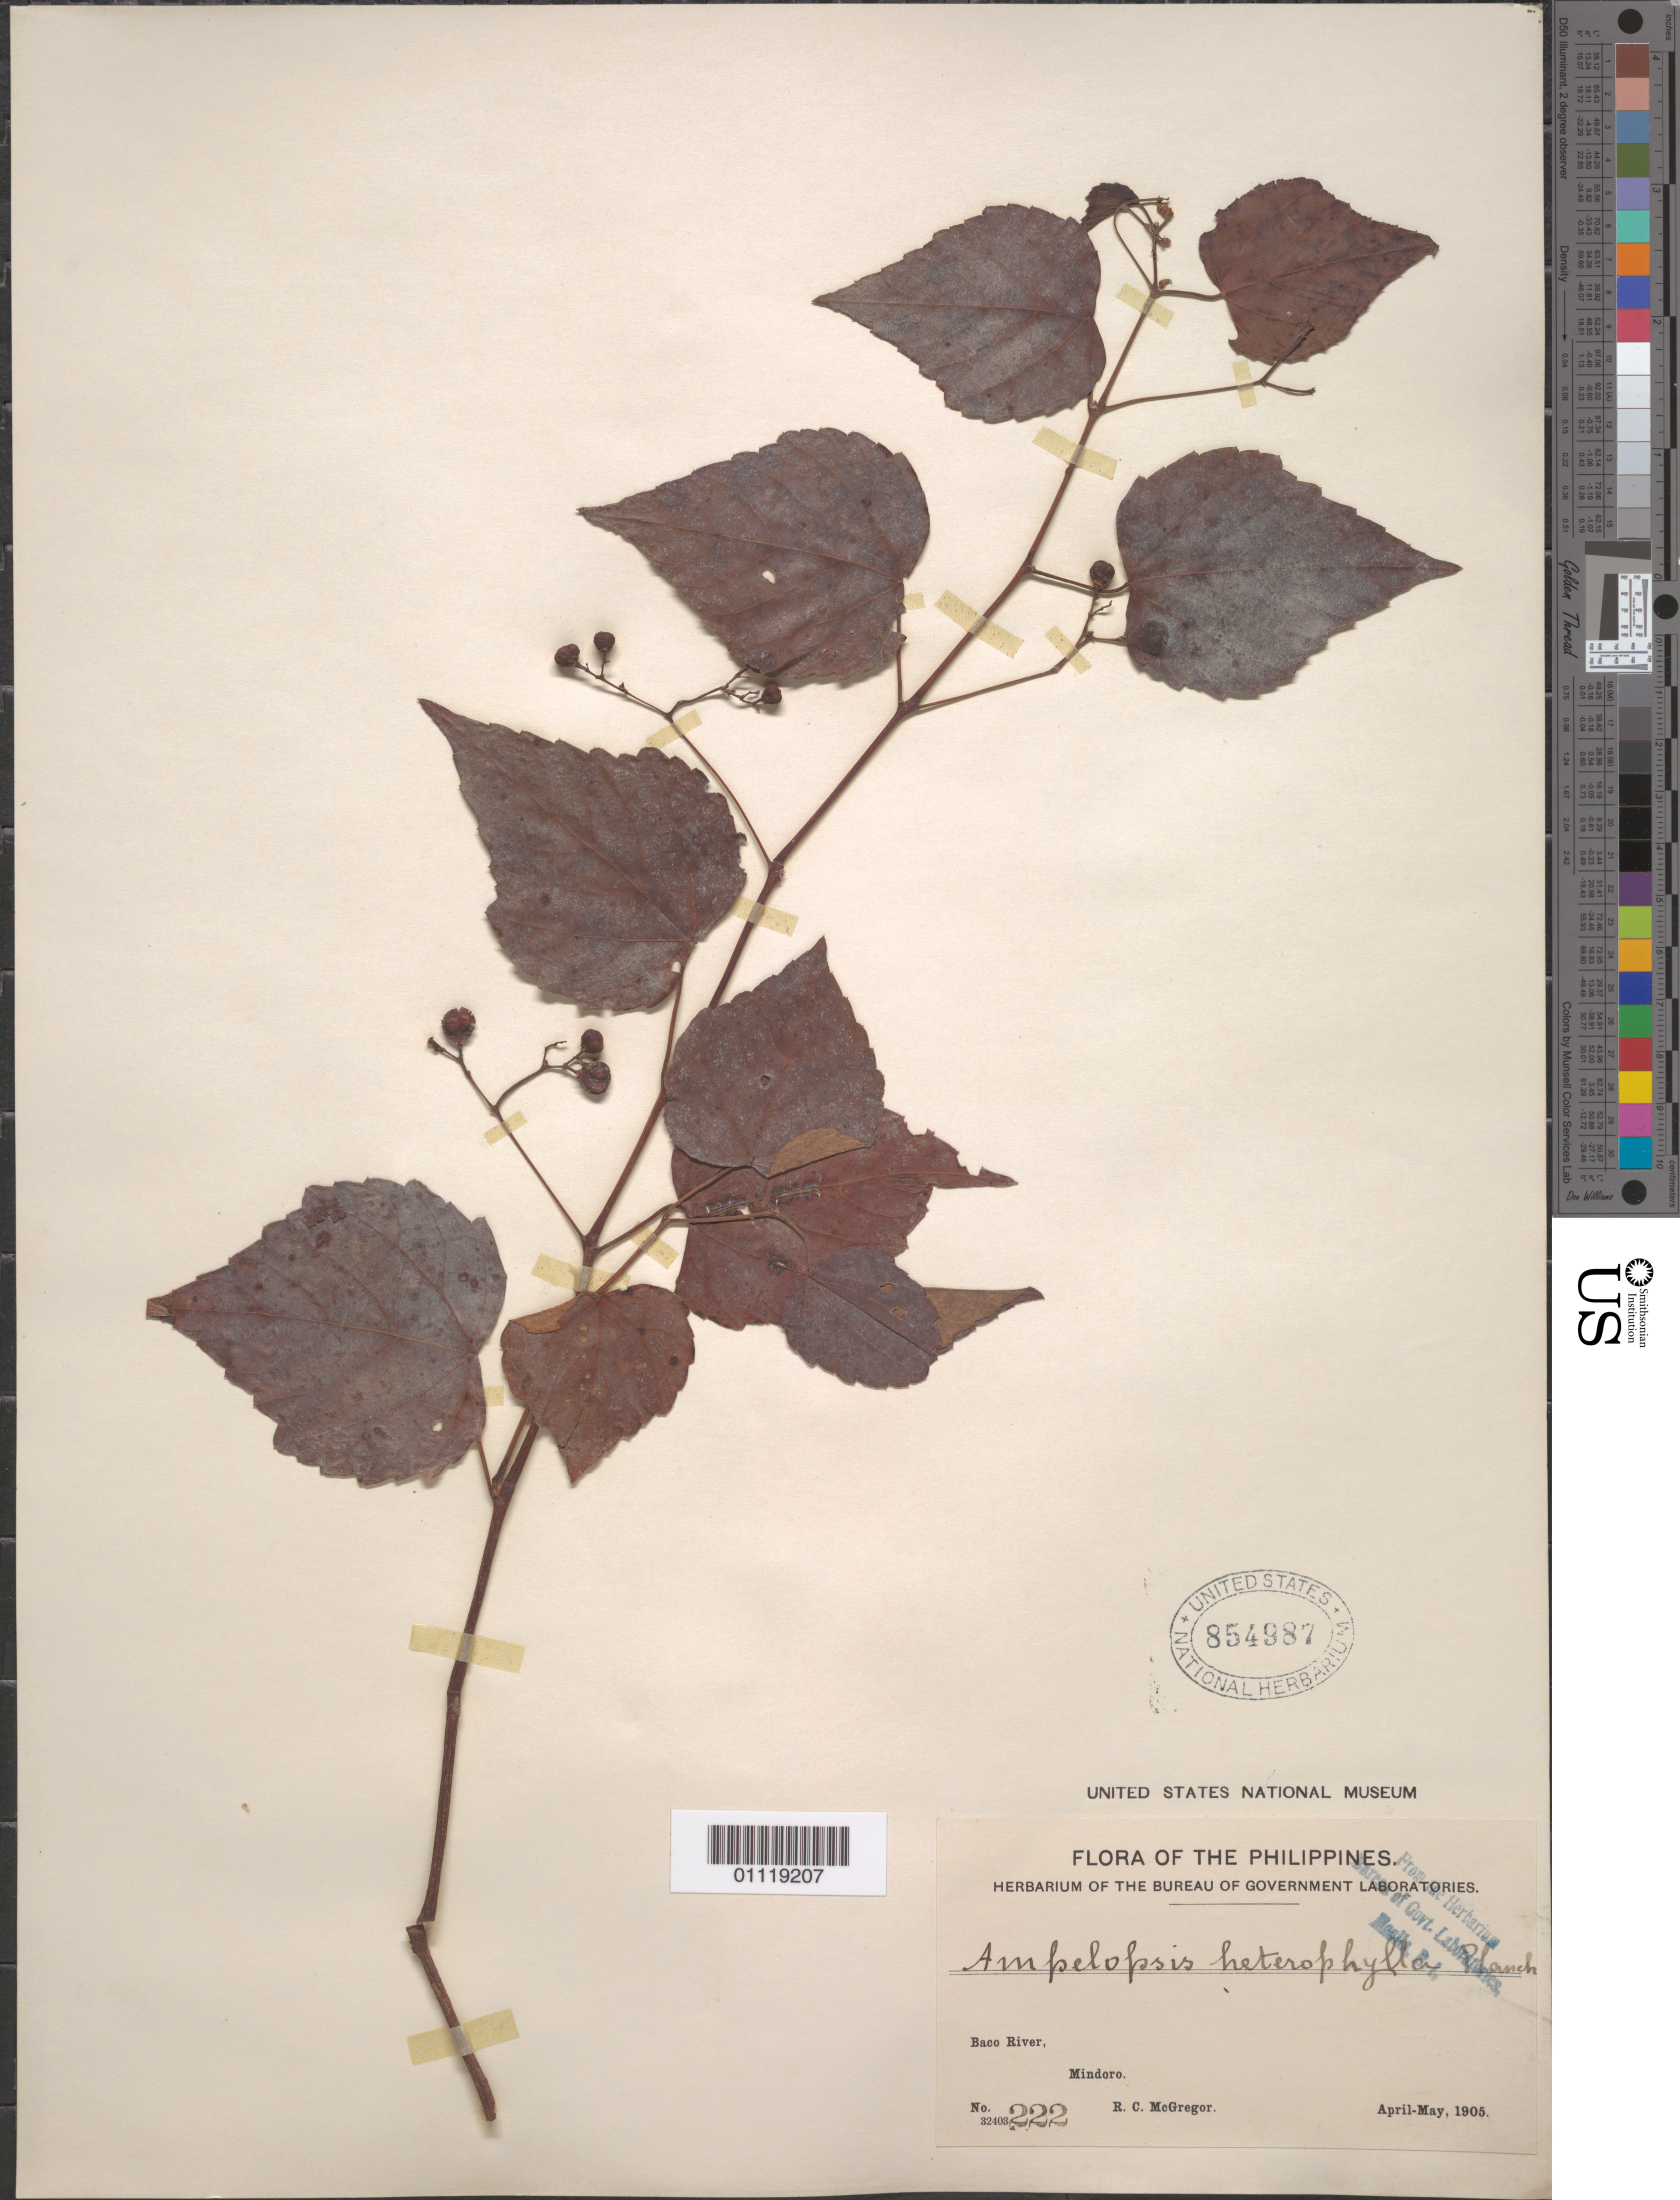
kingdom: Plantae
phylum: Tracheophyta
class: Magnoliopsida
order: Vitales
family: Vitaceae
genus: Ampelopsis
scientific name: Ampelopsis glandulosa var. heterophylla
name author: (Thunb.) Momiy.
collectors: R. C. McGregor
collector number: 222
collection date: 1905-04/1905-05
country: Philippines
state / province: Mimaropa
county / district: Mindoro Oriental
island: Mindoro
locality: Baco River.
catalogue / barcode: US 854987